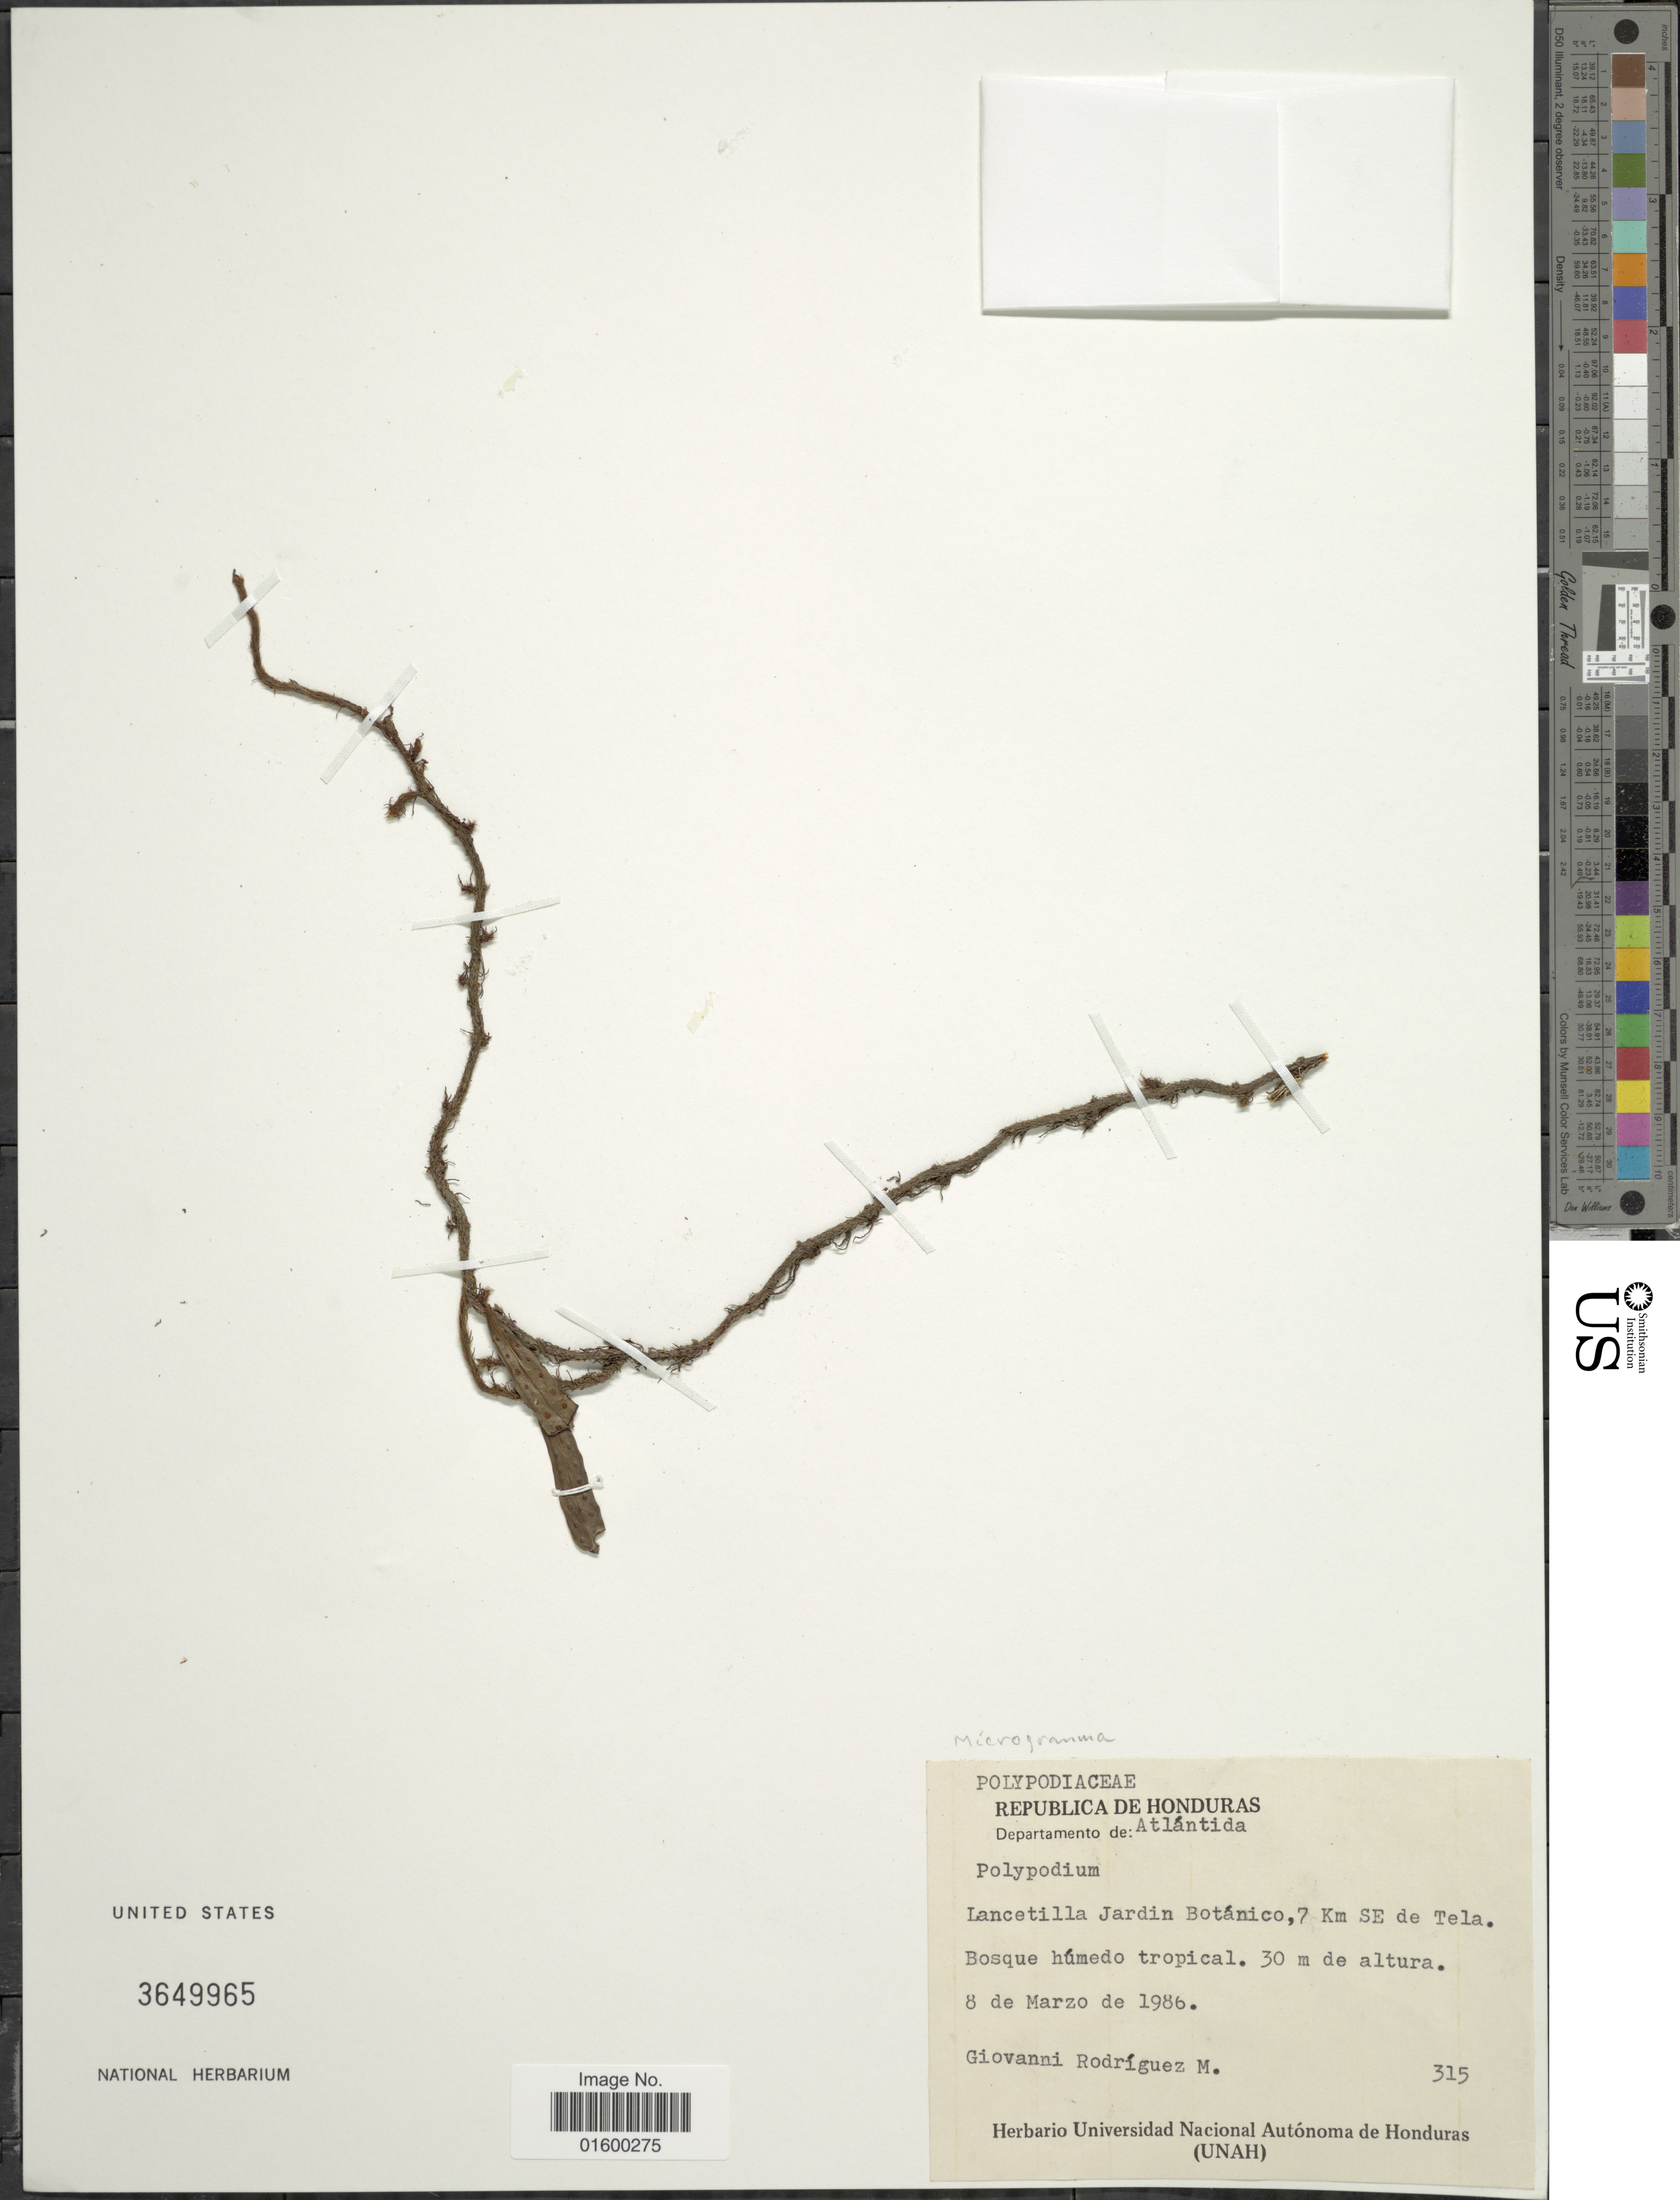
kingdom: Plantae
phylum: Tracheophyta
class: Polypodiopsida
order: Polypodiales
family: Polypodiaceae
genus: Microgramma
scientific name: Microgramma lycopodioides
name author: (L.) Copel.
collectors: G. Rodríguez M.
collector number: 315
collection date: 1986-03-08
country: Honduras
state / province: Atlántida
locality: Republica de Honduras, Departamento de Atlantida, Lancetilla Jardin Botanico, 7 km SE de Tela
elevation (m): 30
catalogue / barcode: US 3649965